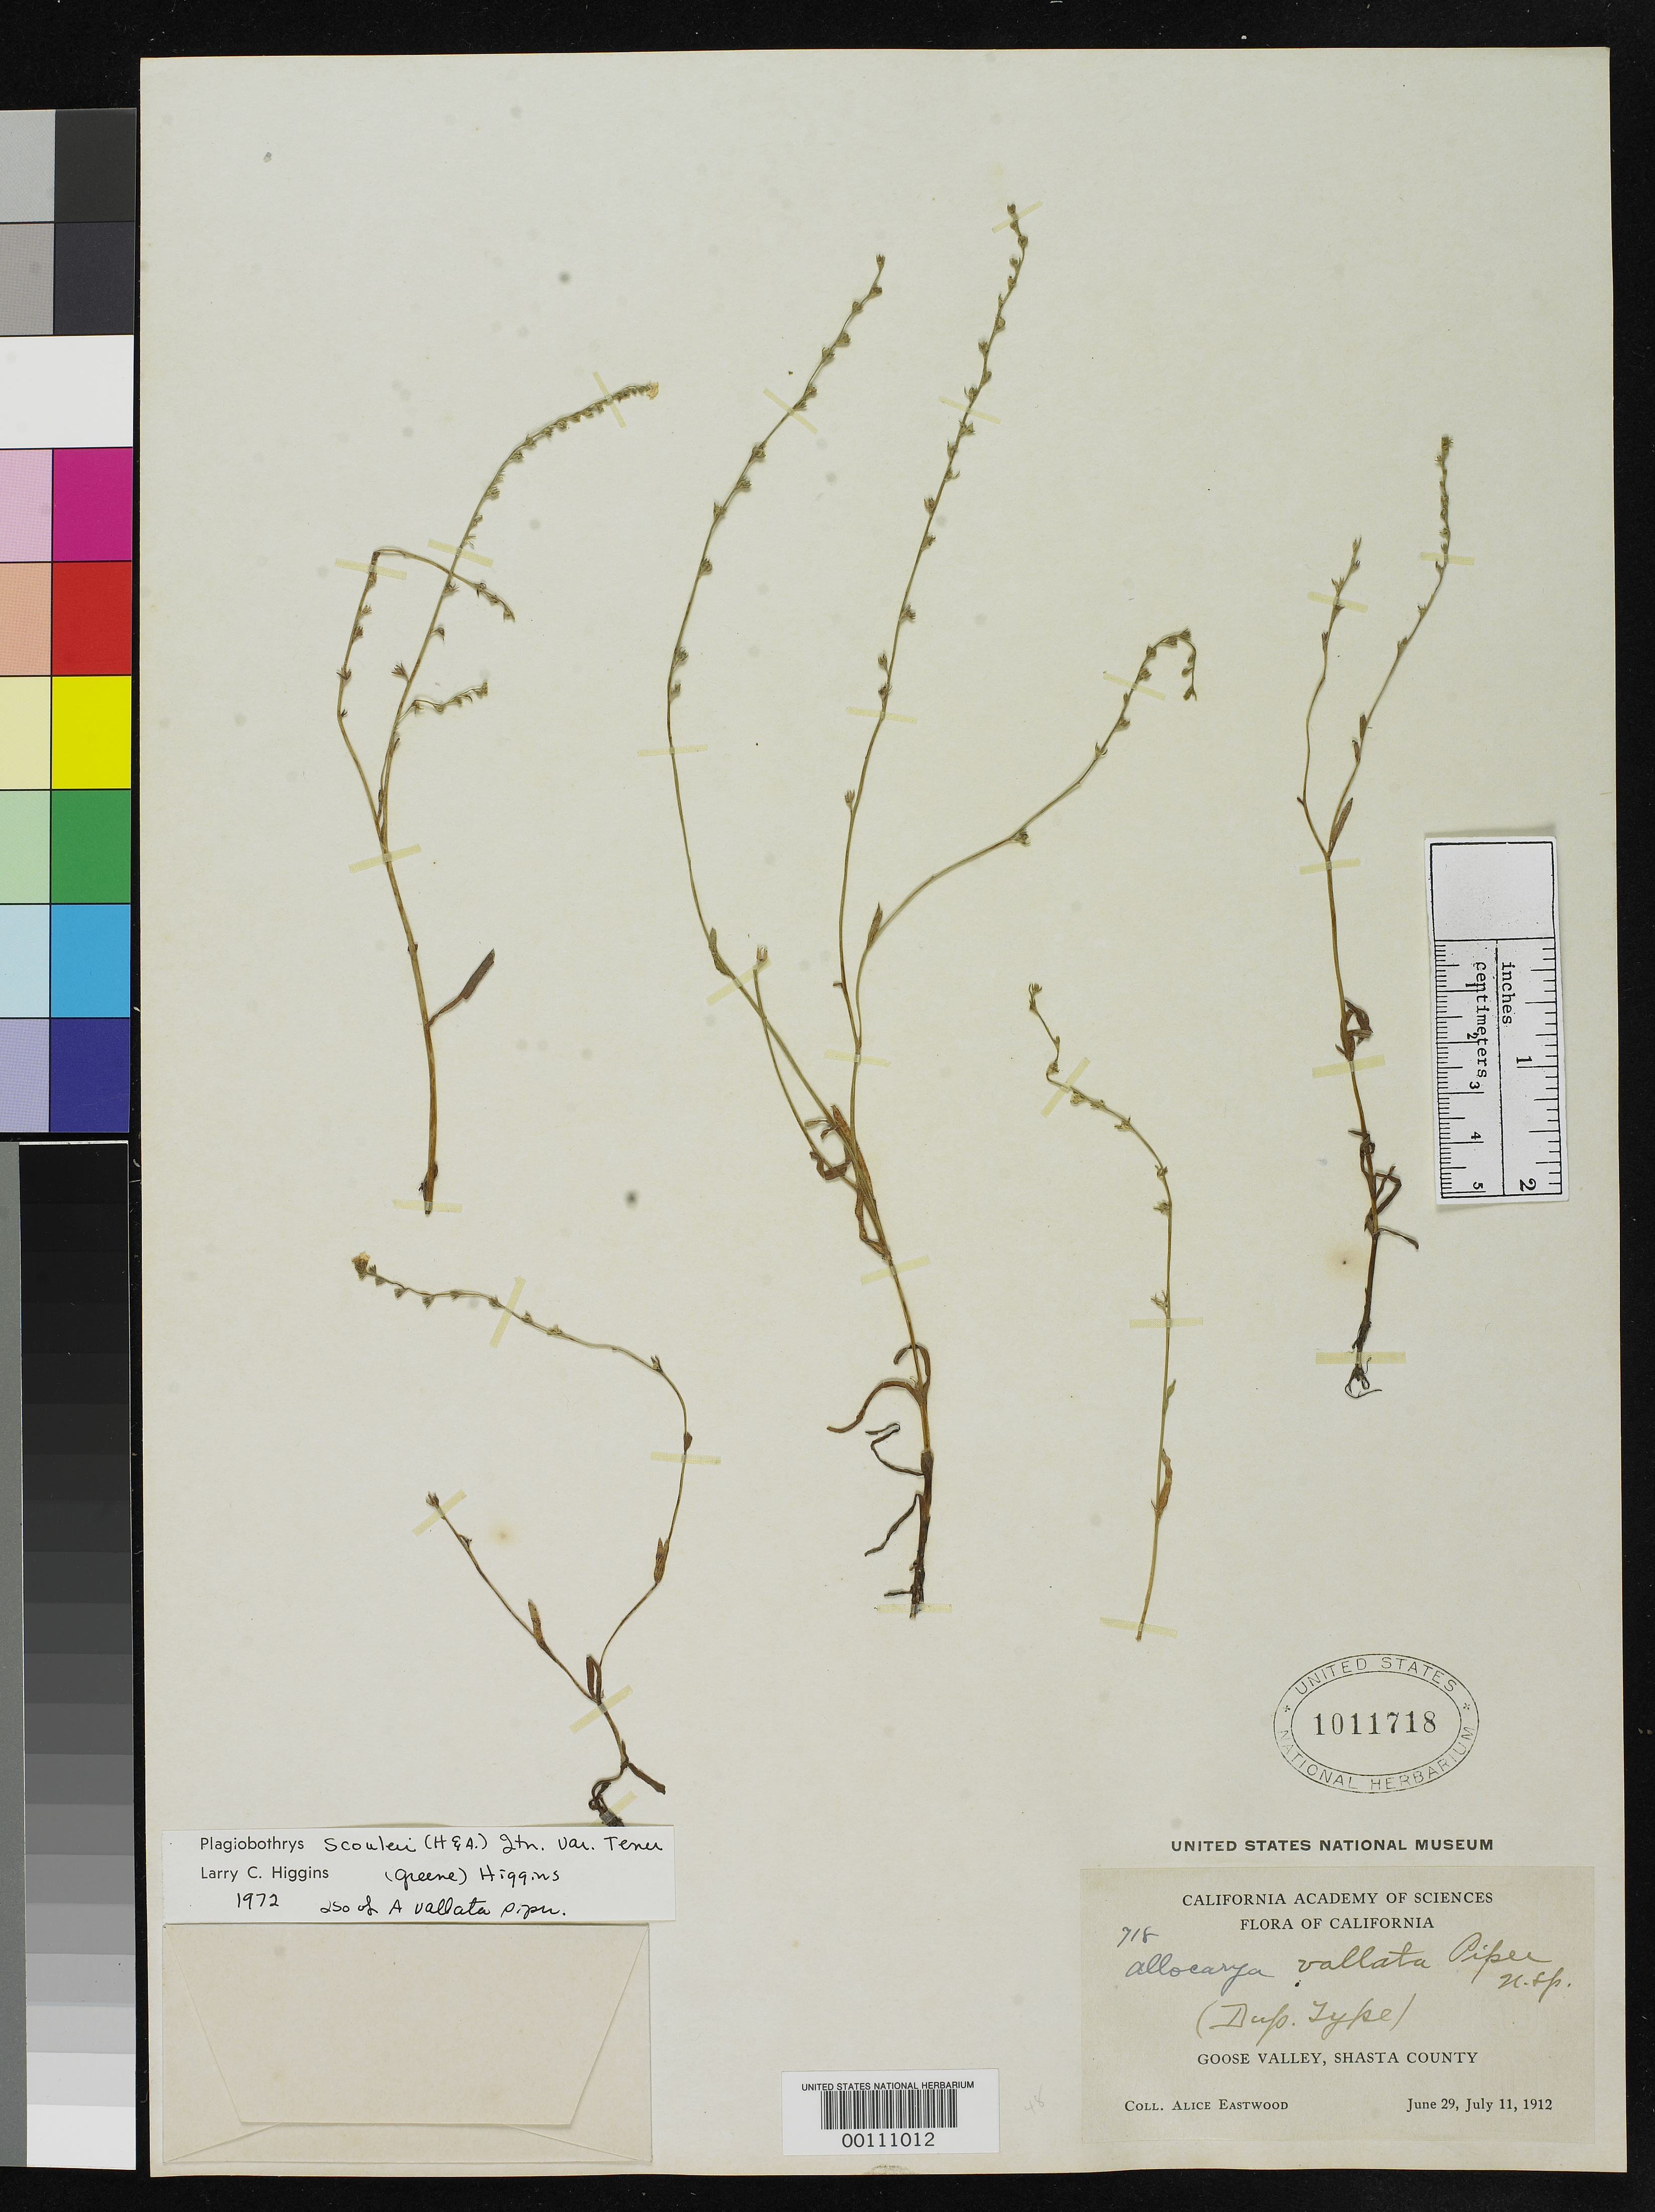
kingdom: Plantae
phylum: Tracheophyta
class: Magnoliopsida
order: Boraginales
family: Boraginaceae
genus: Allocarya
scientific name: Allocarya vallata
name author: Piper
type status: Isotype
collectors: A. Eastwood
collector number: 718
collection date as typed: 29 Jun 1912 to 11 Jul 1912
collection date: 1912-06-29/1912-07-11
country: United States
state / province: California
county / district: Shasta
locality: Goose Valley.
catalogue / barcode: US 1011718